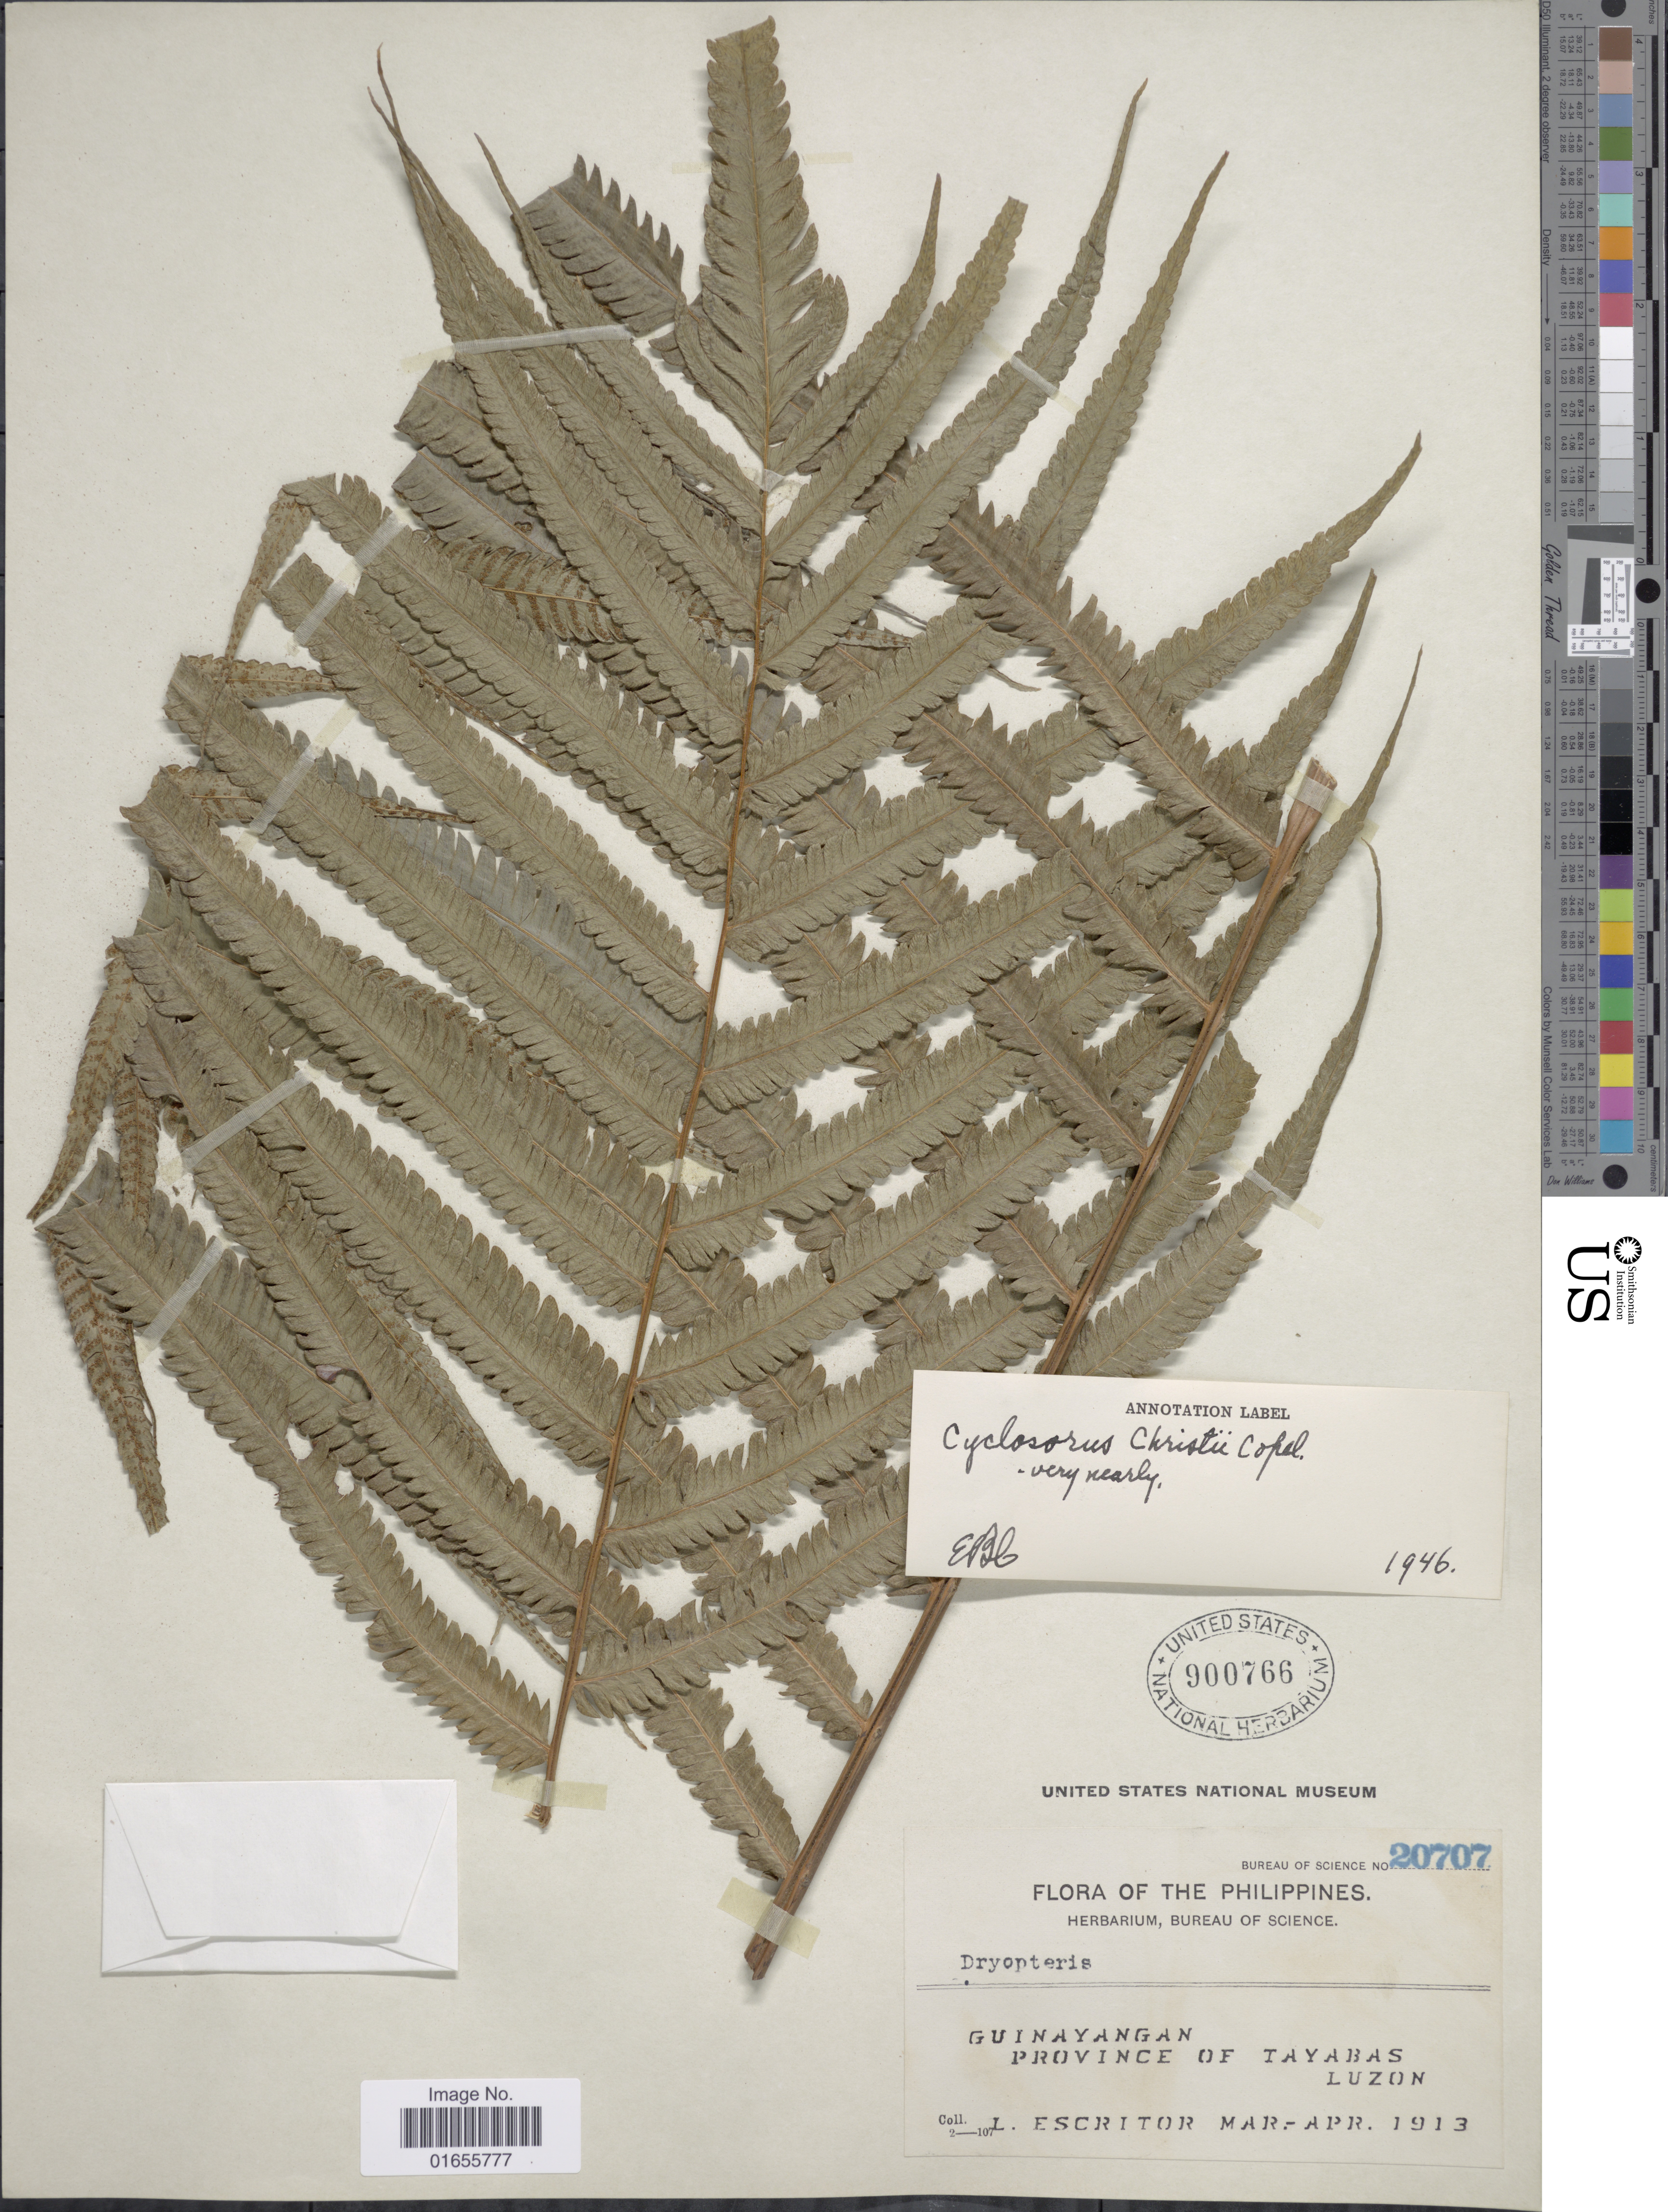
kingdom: Plantae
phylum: Tracheophyta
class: Polypodiopsida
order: Polypodiales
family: Thelypteridaceae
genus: Chingia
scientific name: Chingia christii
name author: (Copel.) Holttum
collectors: L. Escritor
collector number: Bureau of Science 20707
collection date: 1913-03/1913-04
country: Philippines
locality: Guinayangan, Province of Tayabas Luzon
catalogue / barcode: US 900766